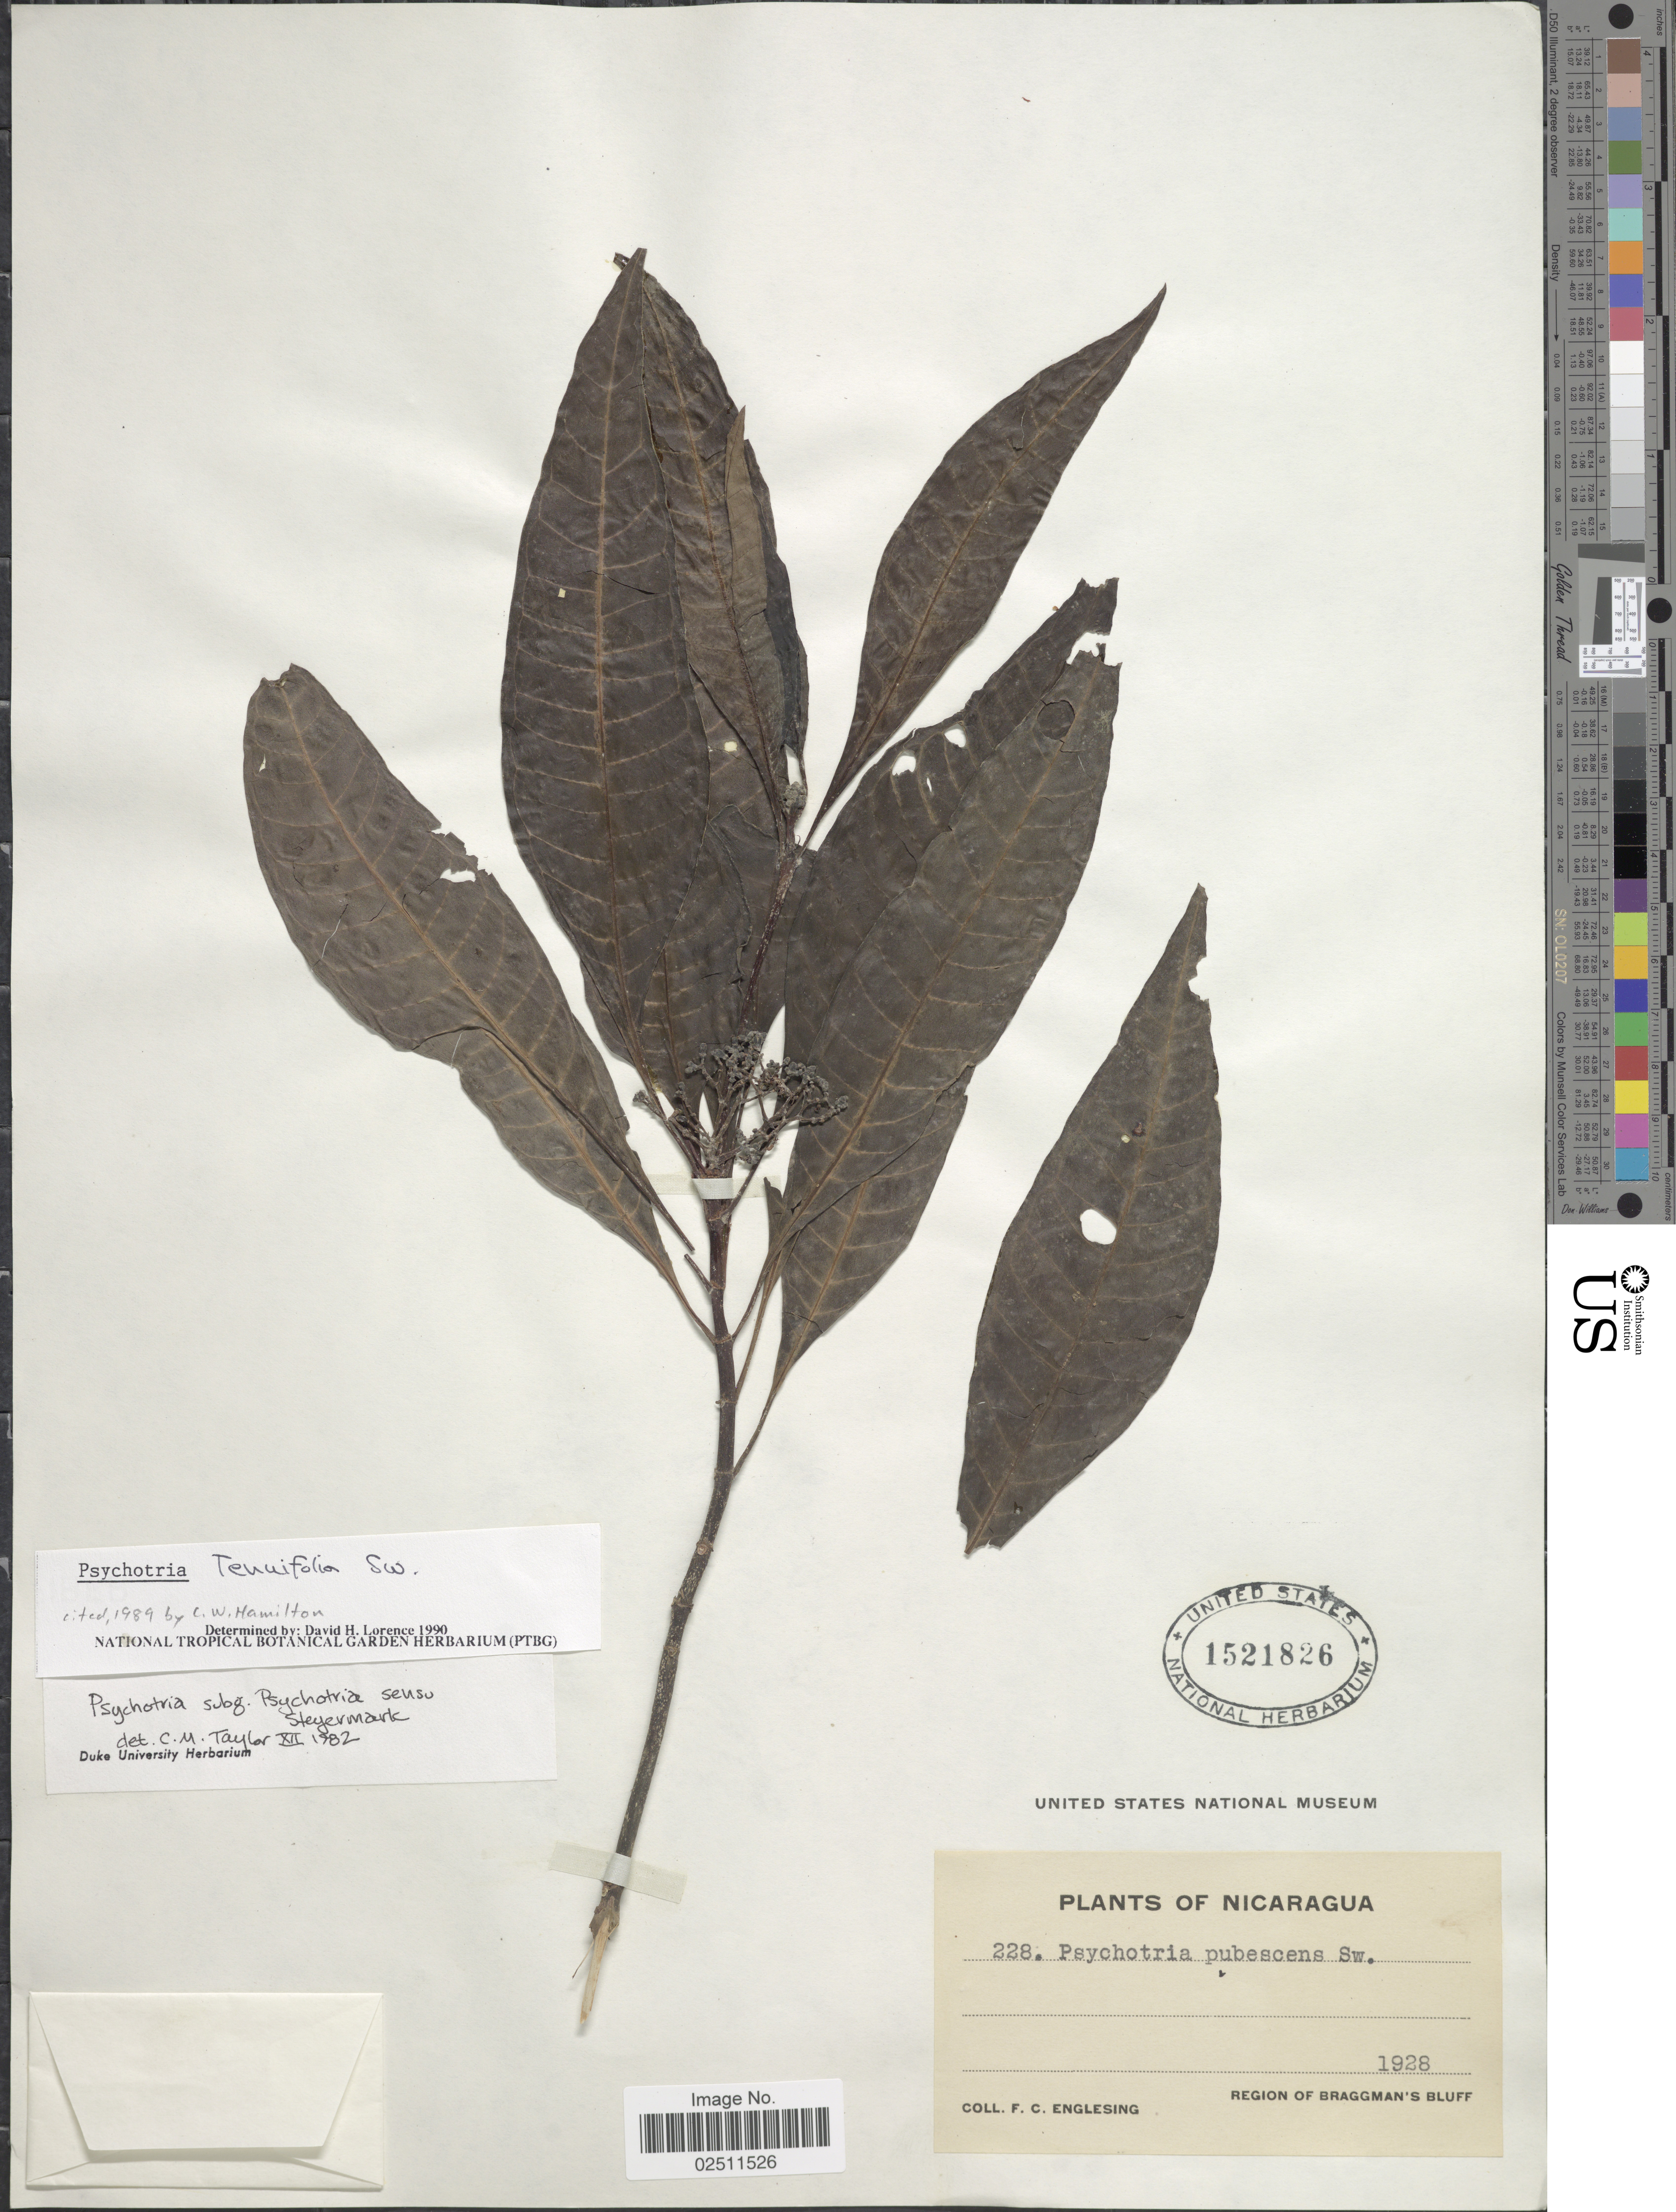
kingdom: Plantae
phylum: Tracheophyta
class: Magnoliopsida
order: Gentianales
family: Rubiaceae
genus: Psychotria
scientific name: Psychotria tenuifolia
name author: Sw.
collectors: F. Englesing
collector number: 228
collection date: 1928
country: Nicaragua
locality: Region of Braggman's Bluff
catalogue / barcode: US 1521826